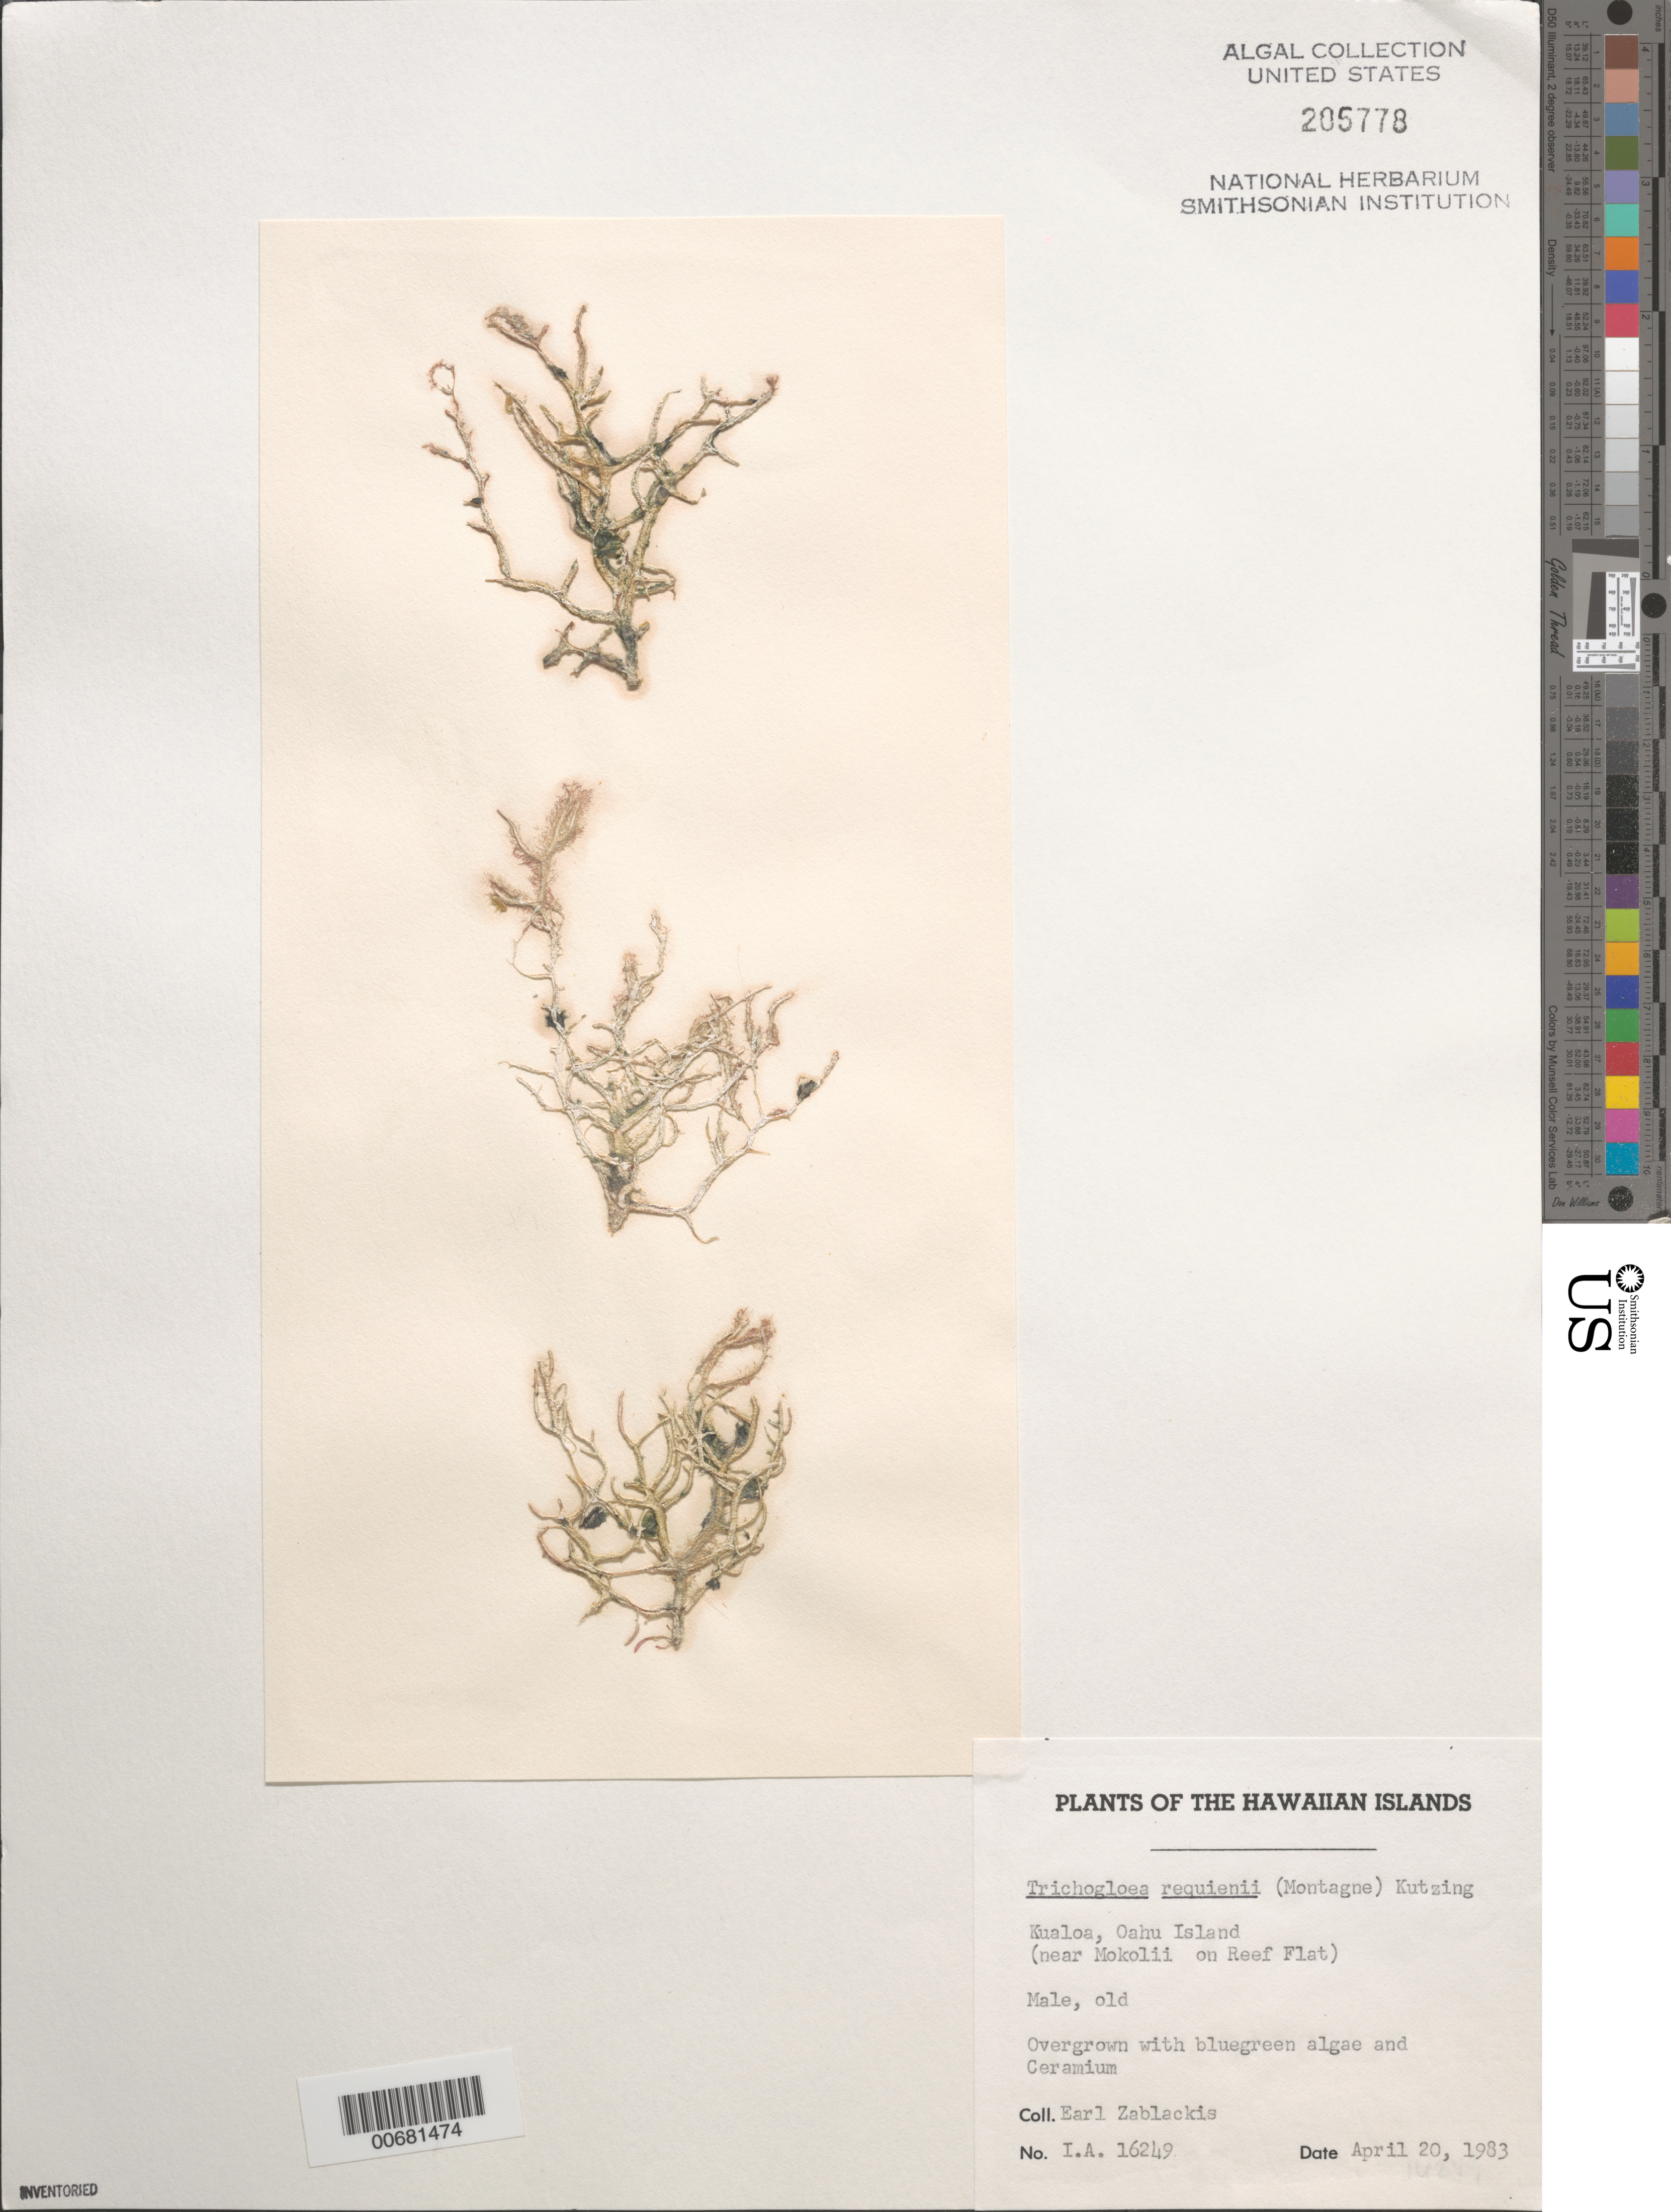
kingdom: Plantae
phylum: Rhodophyta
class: Florideophyceae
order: Nemaliales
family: Liagoraceae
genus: Trichogloea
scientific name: Trichogloea requienii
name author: (Mont.) Kütz.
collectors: E. Zablackis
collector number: IAA 16249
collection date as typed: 20 Apr 1983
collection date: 1983-04-20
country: United States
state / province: Hawaii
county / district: Honolulu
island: Oahu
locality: Kualoa, near Mokolii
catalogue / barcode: US 205778